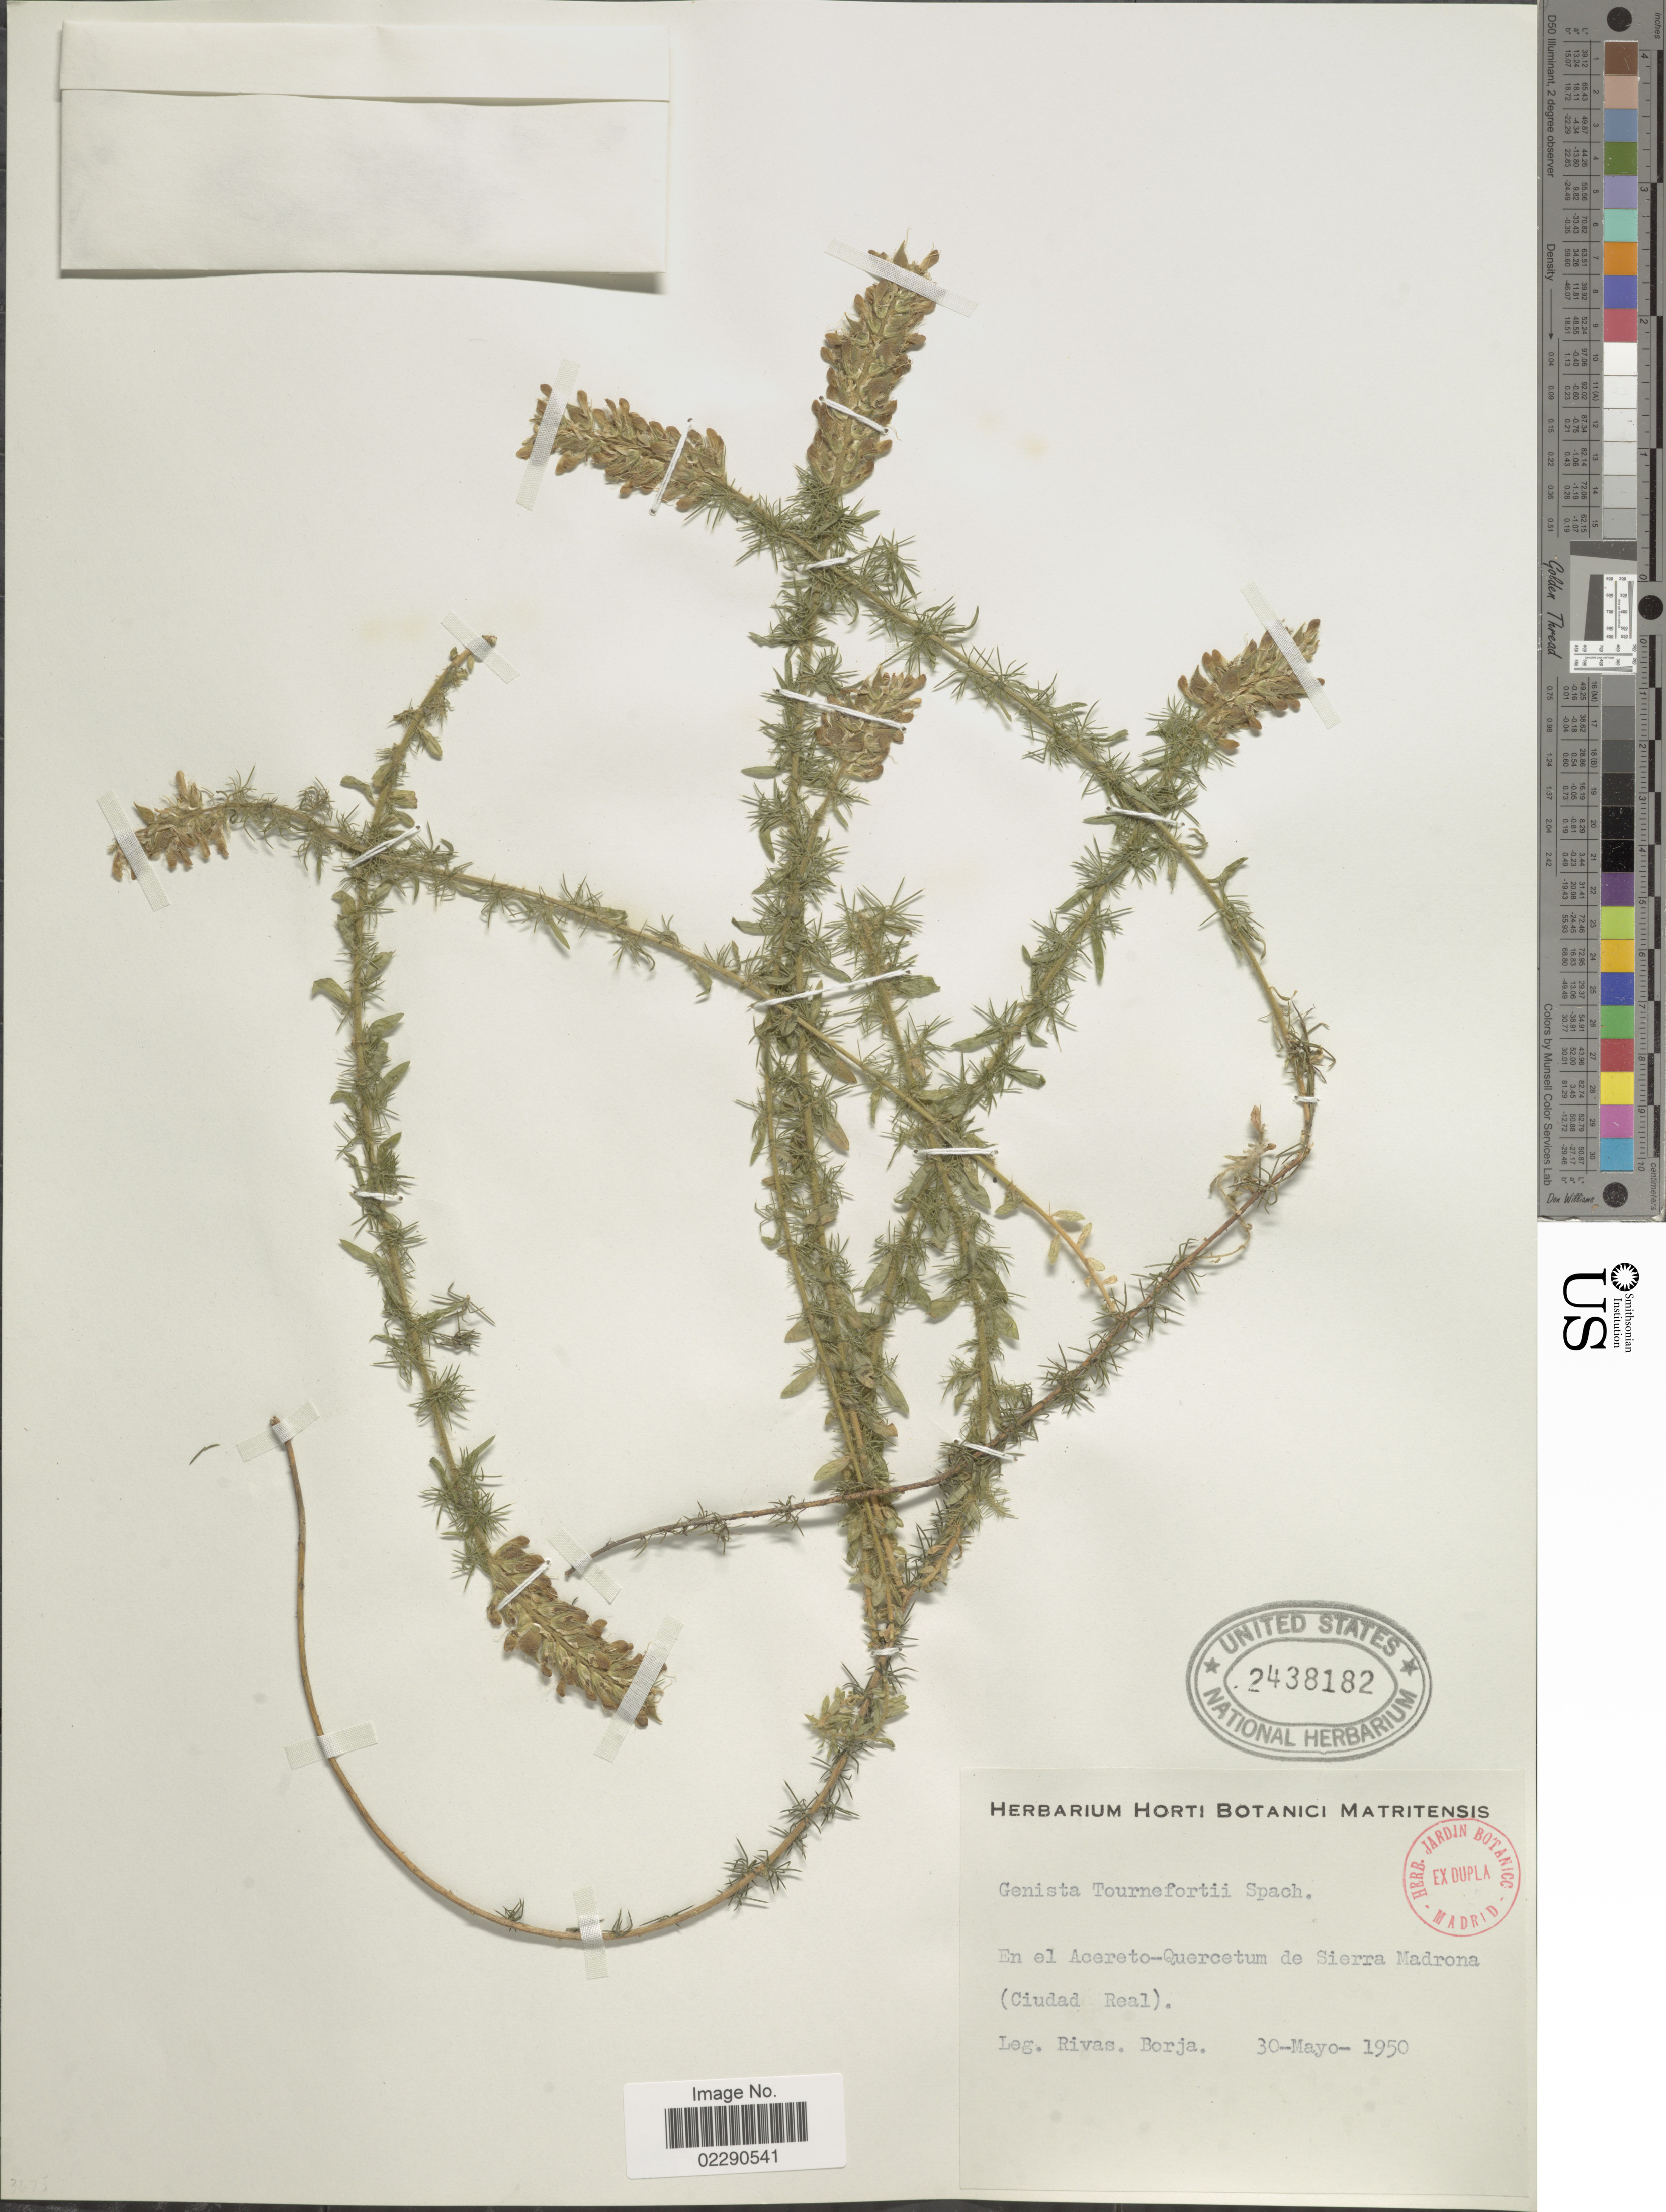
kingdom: Plantae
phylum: Tracheophyta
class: Magnoliopsida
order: Fabales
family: Fabaceae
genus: Genista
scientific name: Genista tournefortii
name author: Spach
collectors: Rivas & -. Borja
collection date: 1950-05-30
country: Spain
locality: En el Acereto-Quercetum de Sierra Madrona (Ciudad Real)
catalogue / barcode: US 2438182